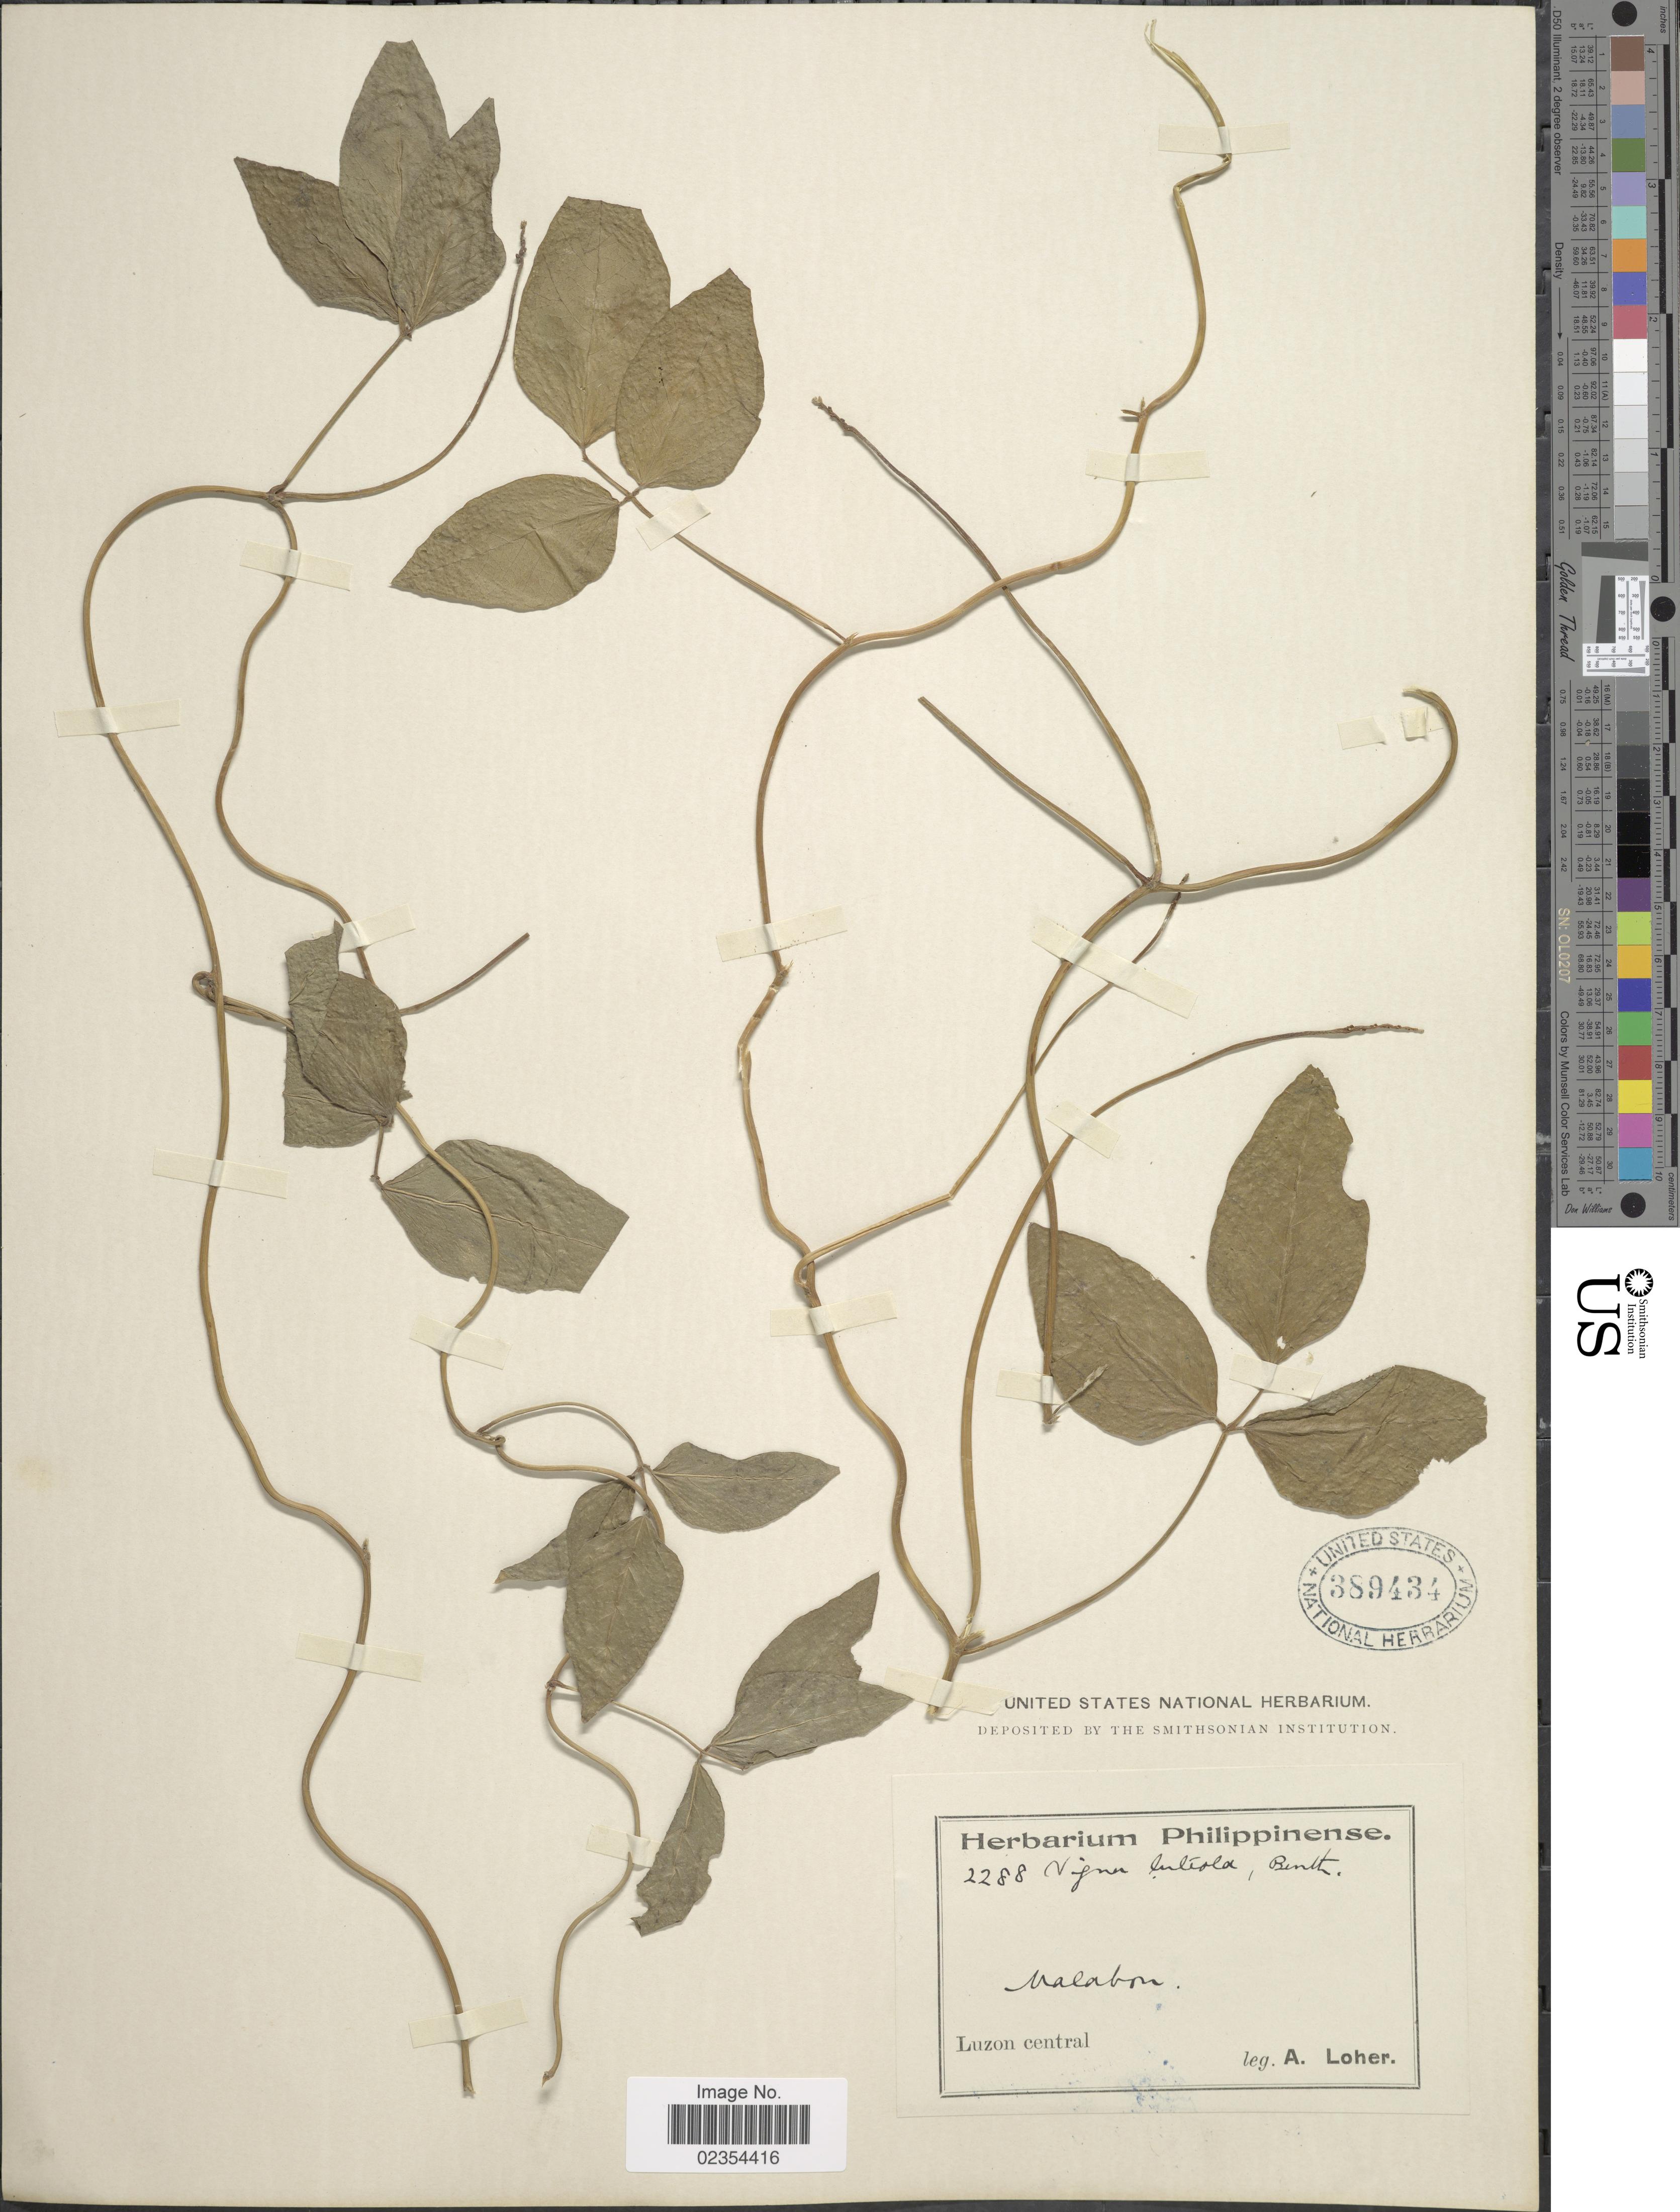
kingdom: Plantae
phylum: Tracheophyta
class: Magnoliopsida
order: Fabales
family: Fabaceae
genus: Vigna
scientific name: Vigna luteola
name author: (Jacq.) Benth.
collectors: A. Loher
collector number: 2288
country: Philippines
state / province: National Capital Region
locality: Malabon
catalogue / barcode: US 389434